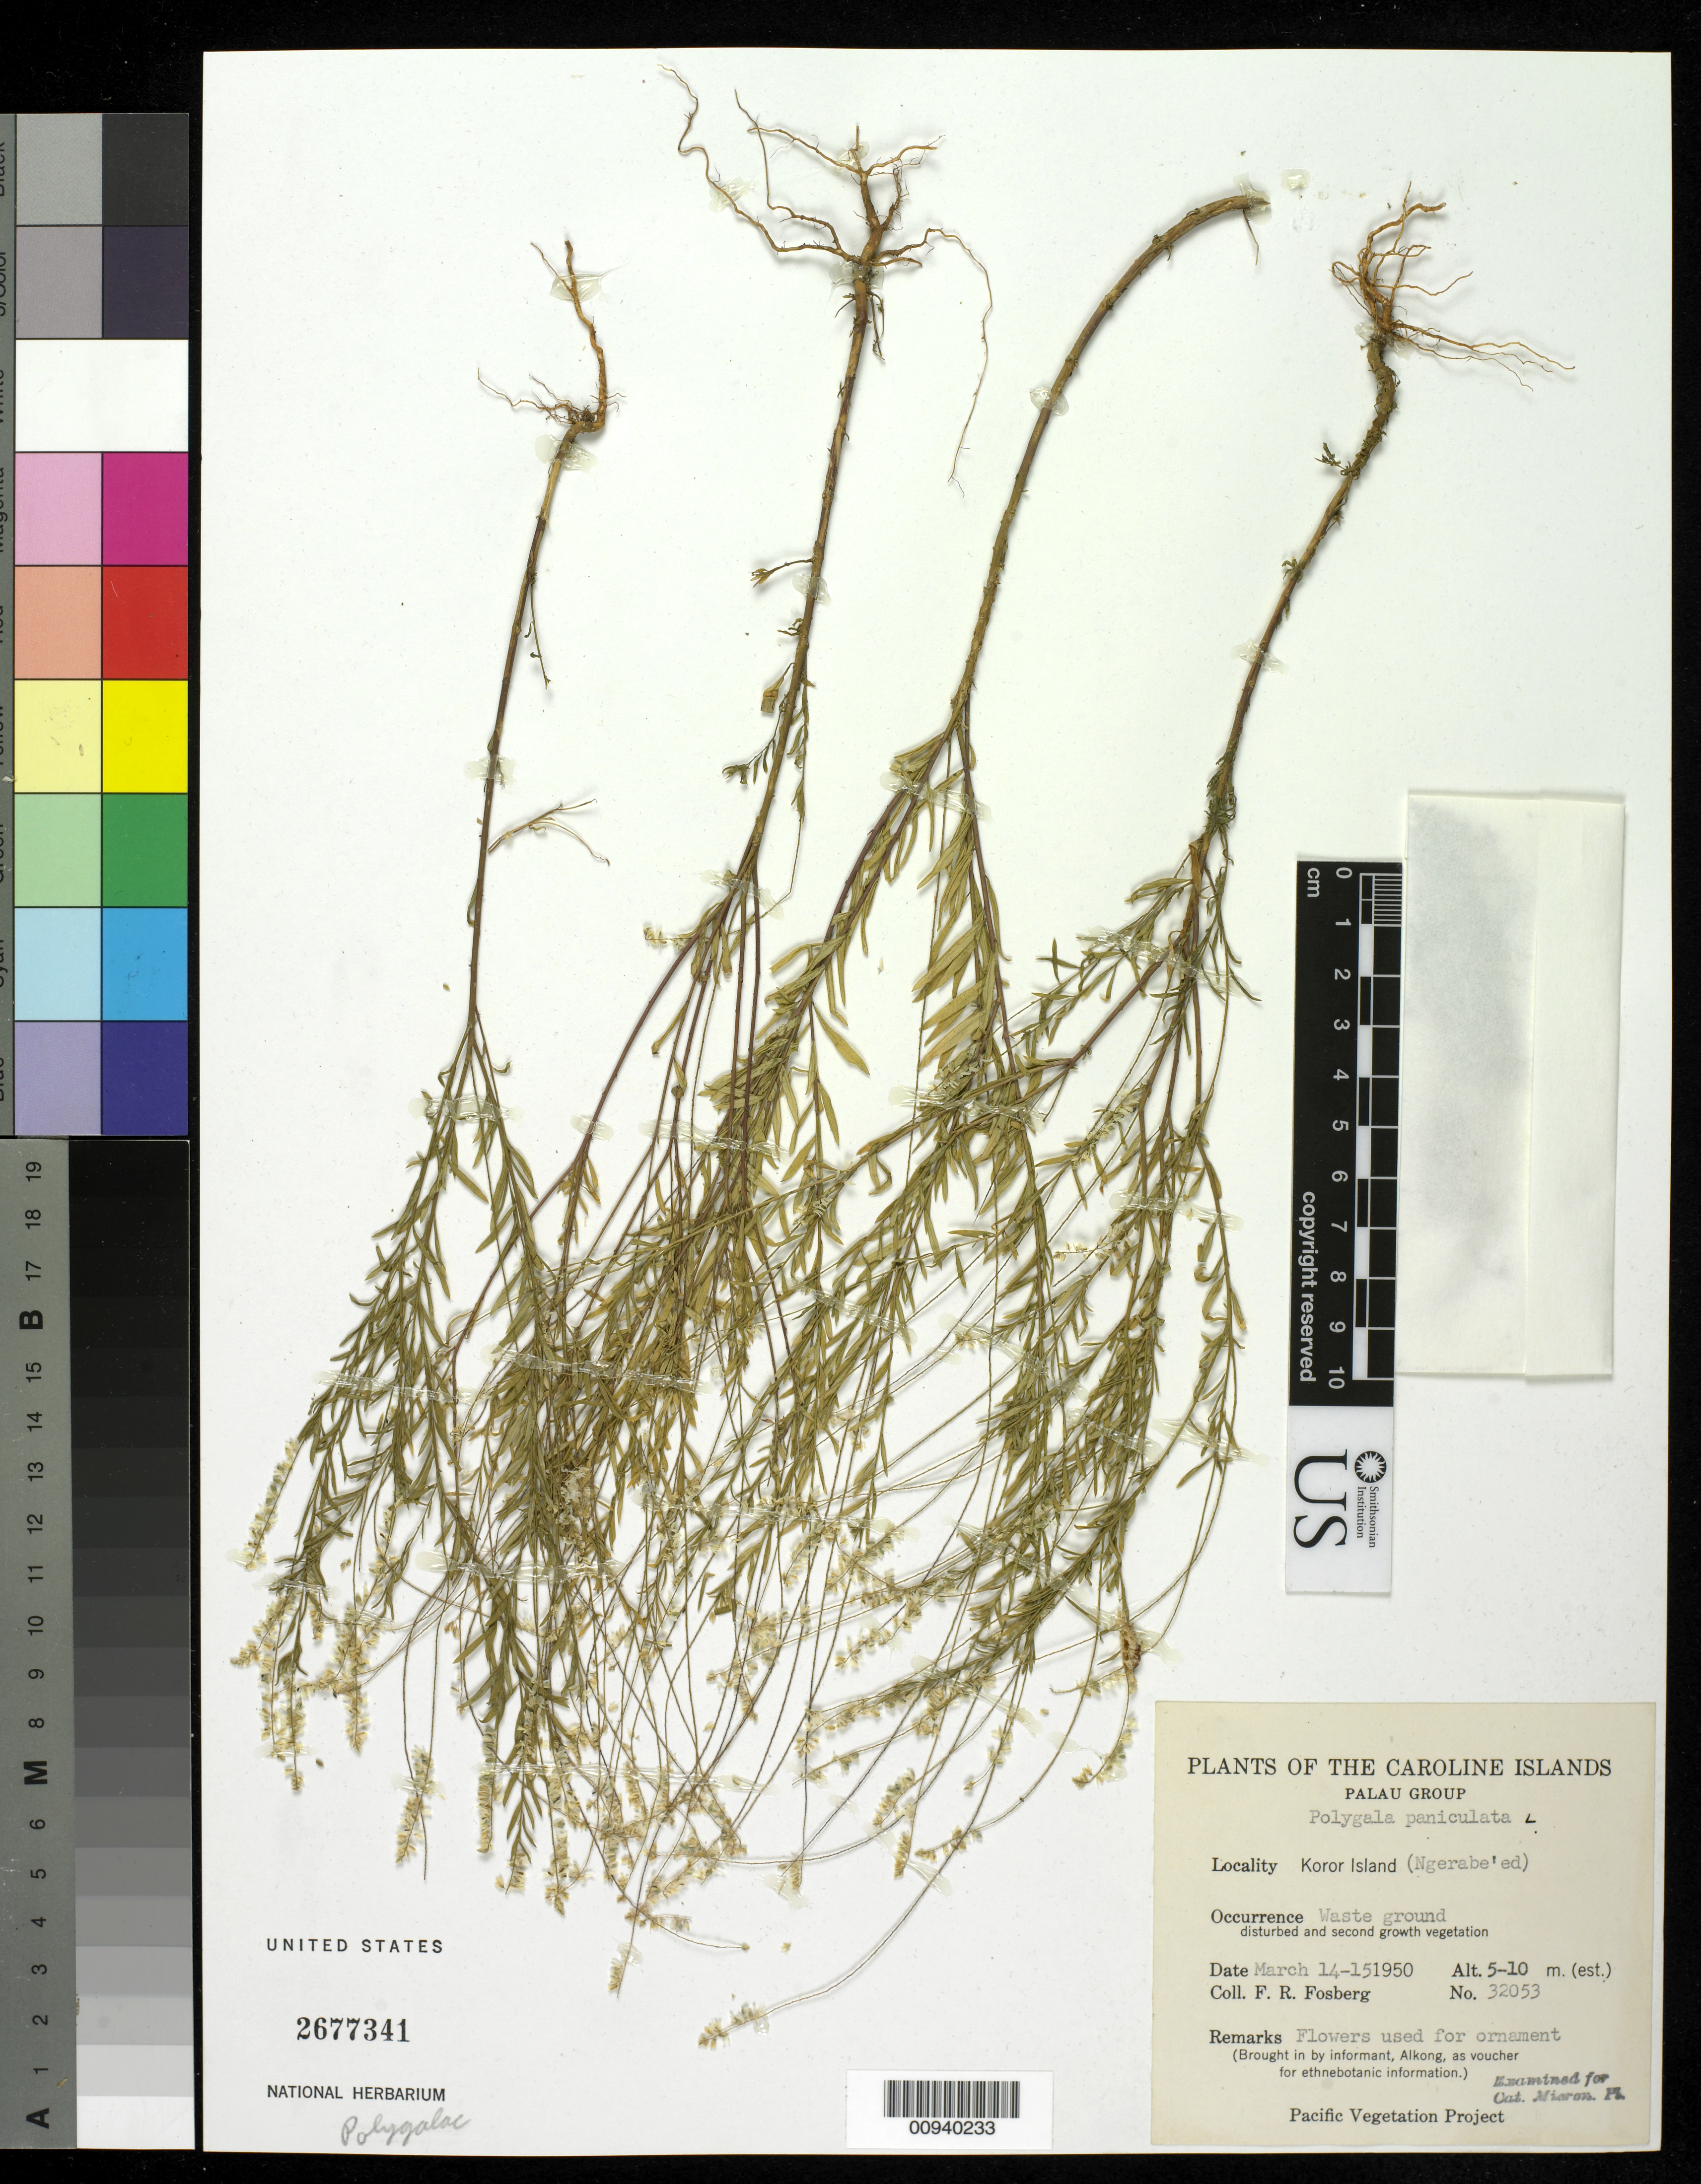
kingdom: Plantae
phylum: Tracheophyta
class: Magnoliopsida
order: Fabales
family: Polygalaceae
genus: Polygala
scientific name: Polygala paniculata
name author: L.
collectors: F. R. Fosberg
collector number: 32053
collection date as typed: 14 Mar 1950 to 15 Mar 1950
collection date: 1950-03-14/1950-03-15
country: Palau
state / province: Koror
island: Oreor (Koror)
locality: Ngerabe'ed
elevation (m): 5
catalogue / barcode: US 2677341